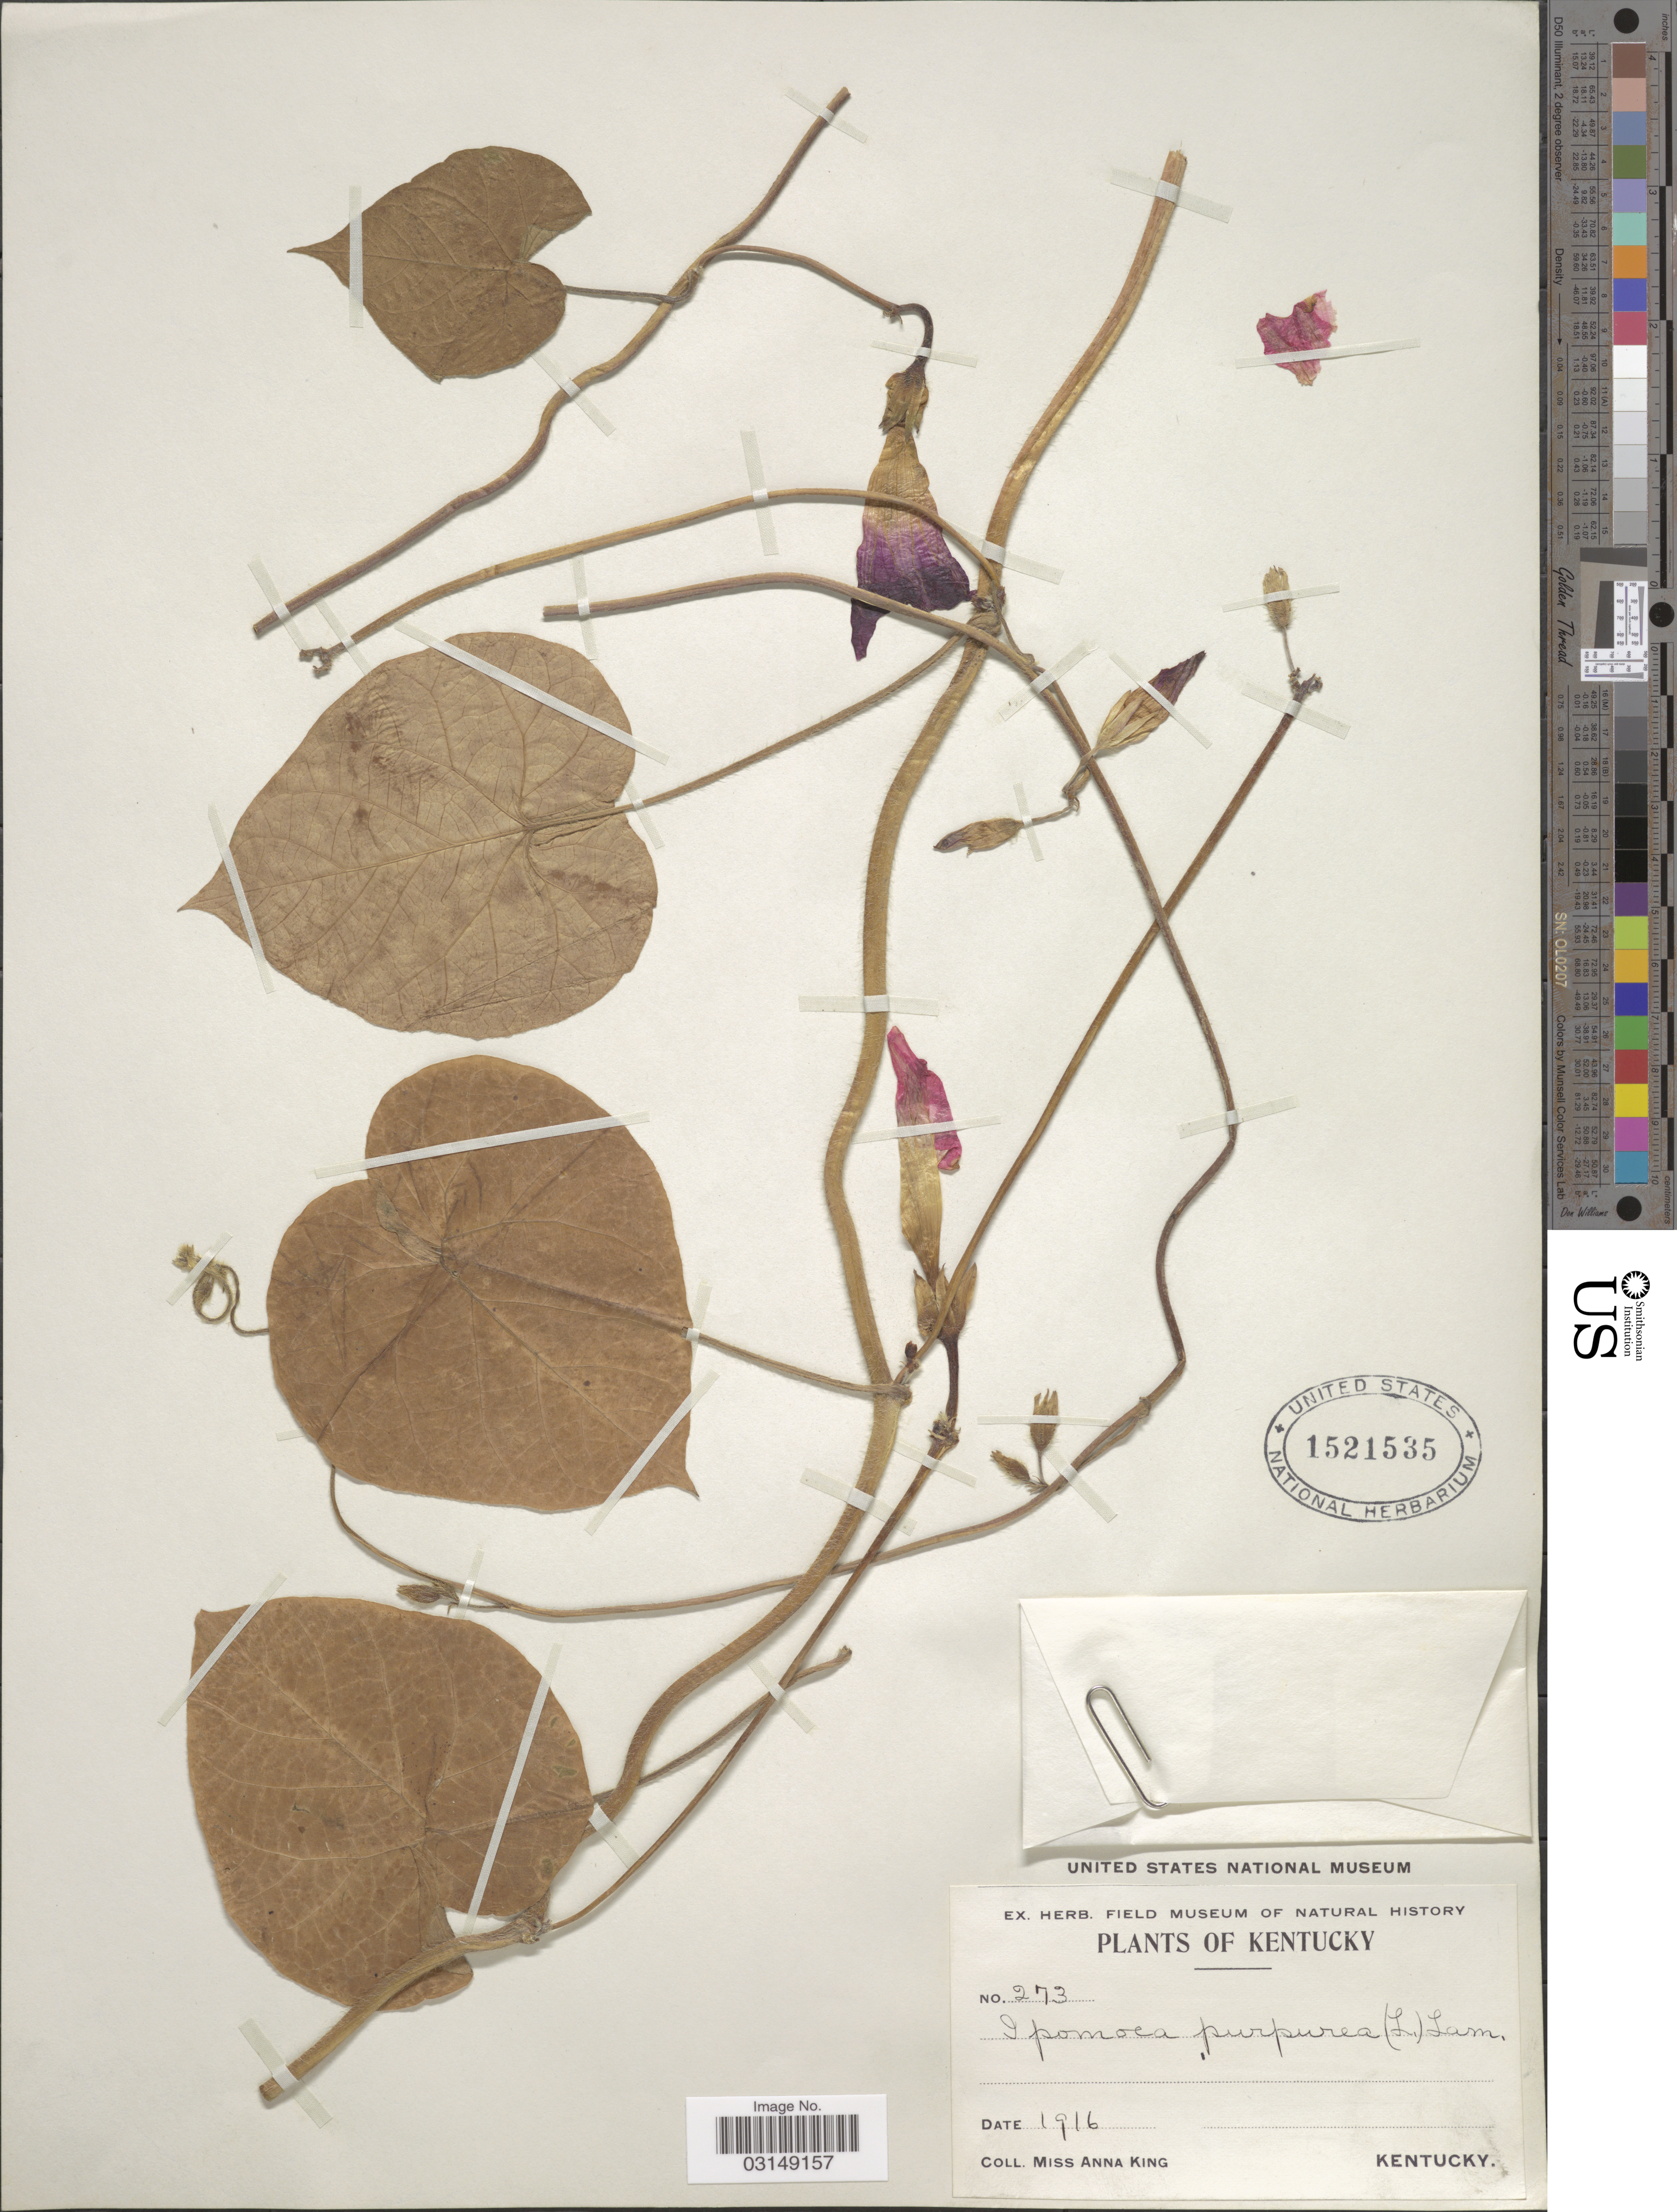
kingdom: Plantae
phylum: Tracheophyta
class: Magnoliopsida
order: Solanales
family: Convolvulaceae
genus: Ipomoea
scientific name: Ipomoea purpurea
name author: (L.) Roth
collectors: A. King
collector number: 273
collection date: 1916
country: United States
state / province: Kentucky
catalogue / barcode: US 1521535